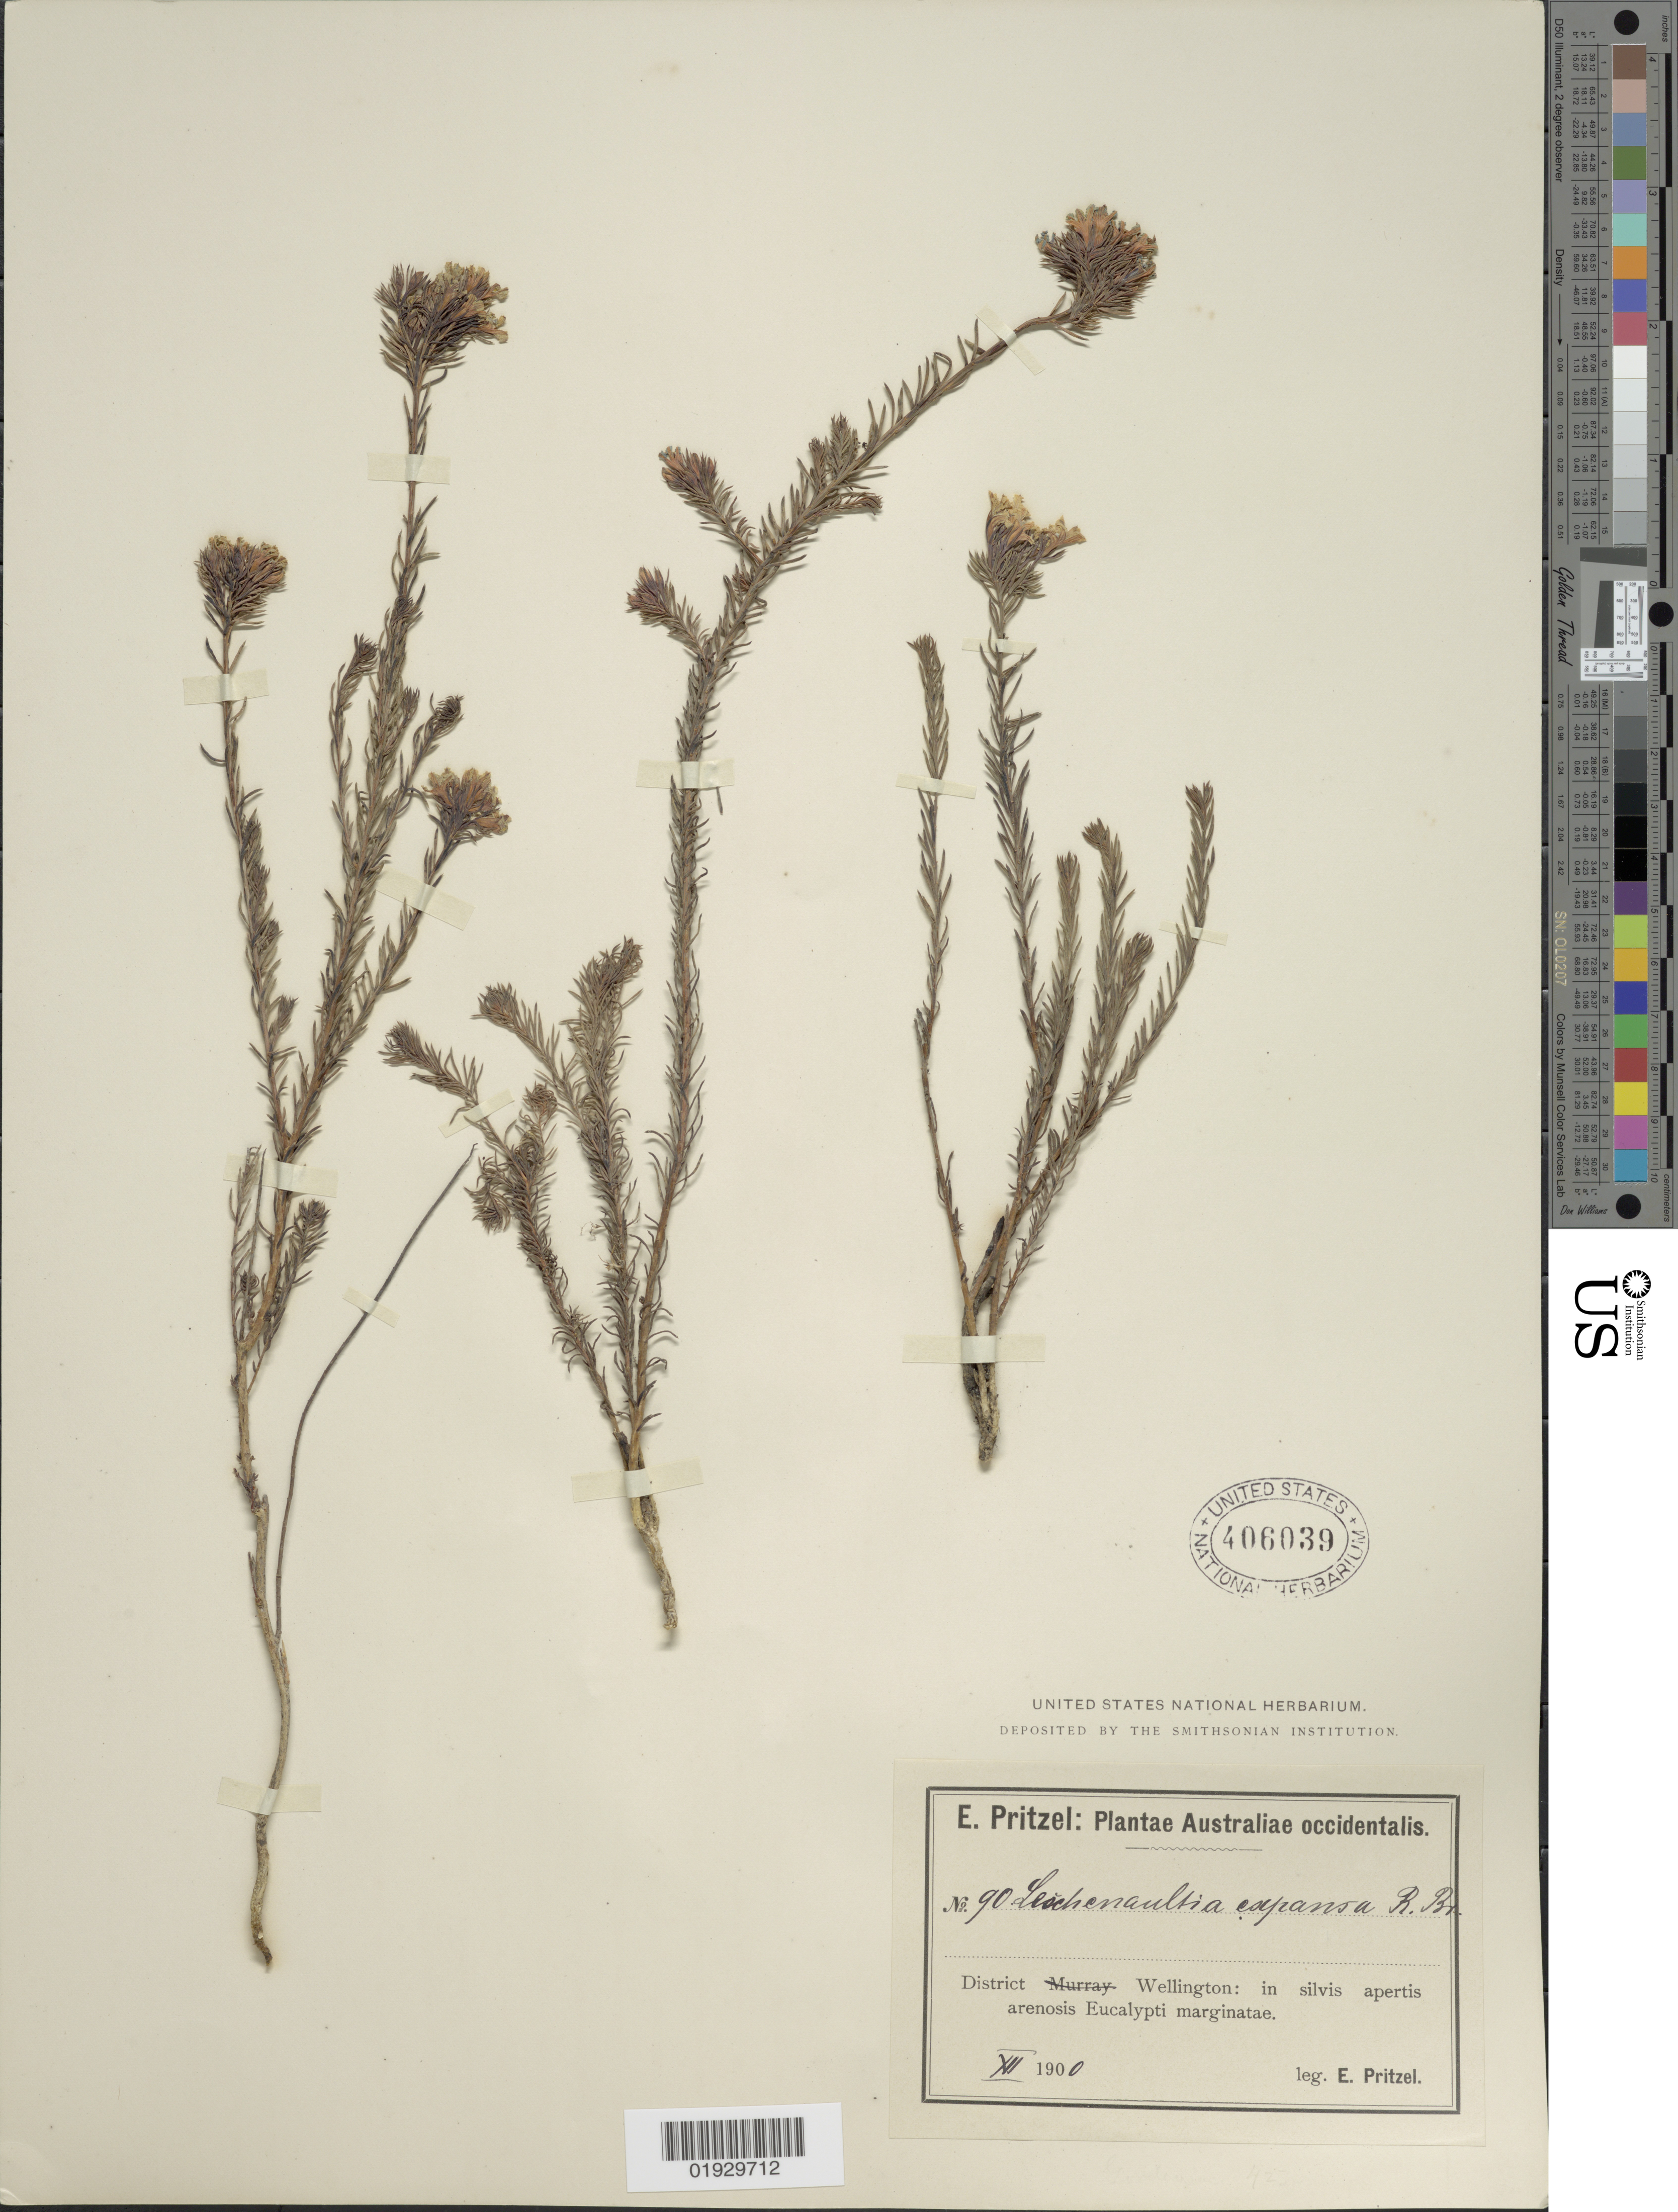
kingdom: Plantae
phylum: Tracheophyta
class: Magnoliopsida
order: Asterales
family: Goodeniaceae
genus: Leschenaultia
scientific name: Leschenaultia expansa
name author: R. Br.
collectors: E. G. Pritzel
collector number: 90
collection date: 1900-12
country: Australia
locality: Australiae occidentalis. District Wellington: in silvis apertis arenosis Eucalypti marginatae.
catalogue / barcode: US 406039